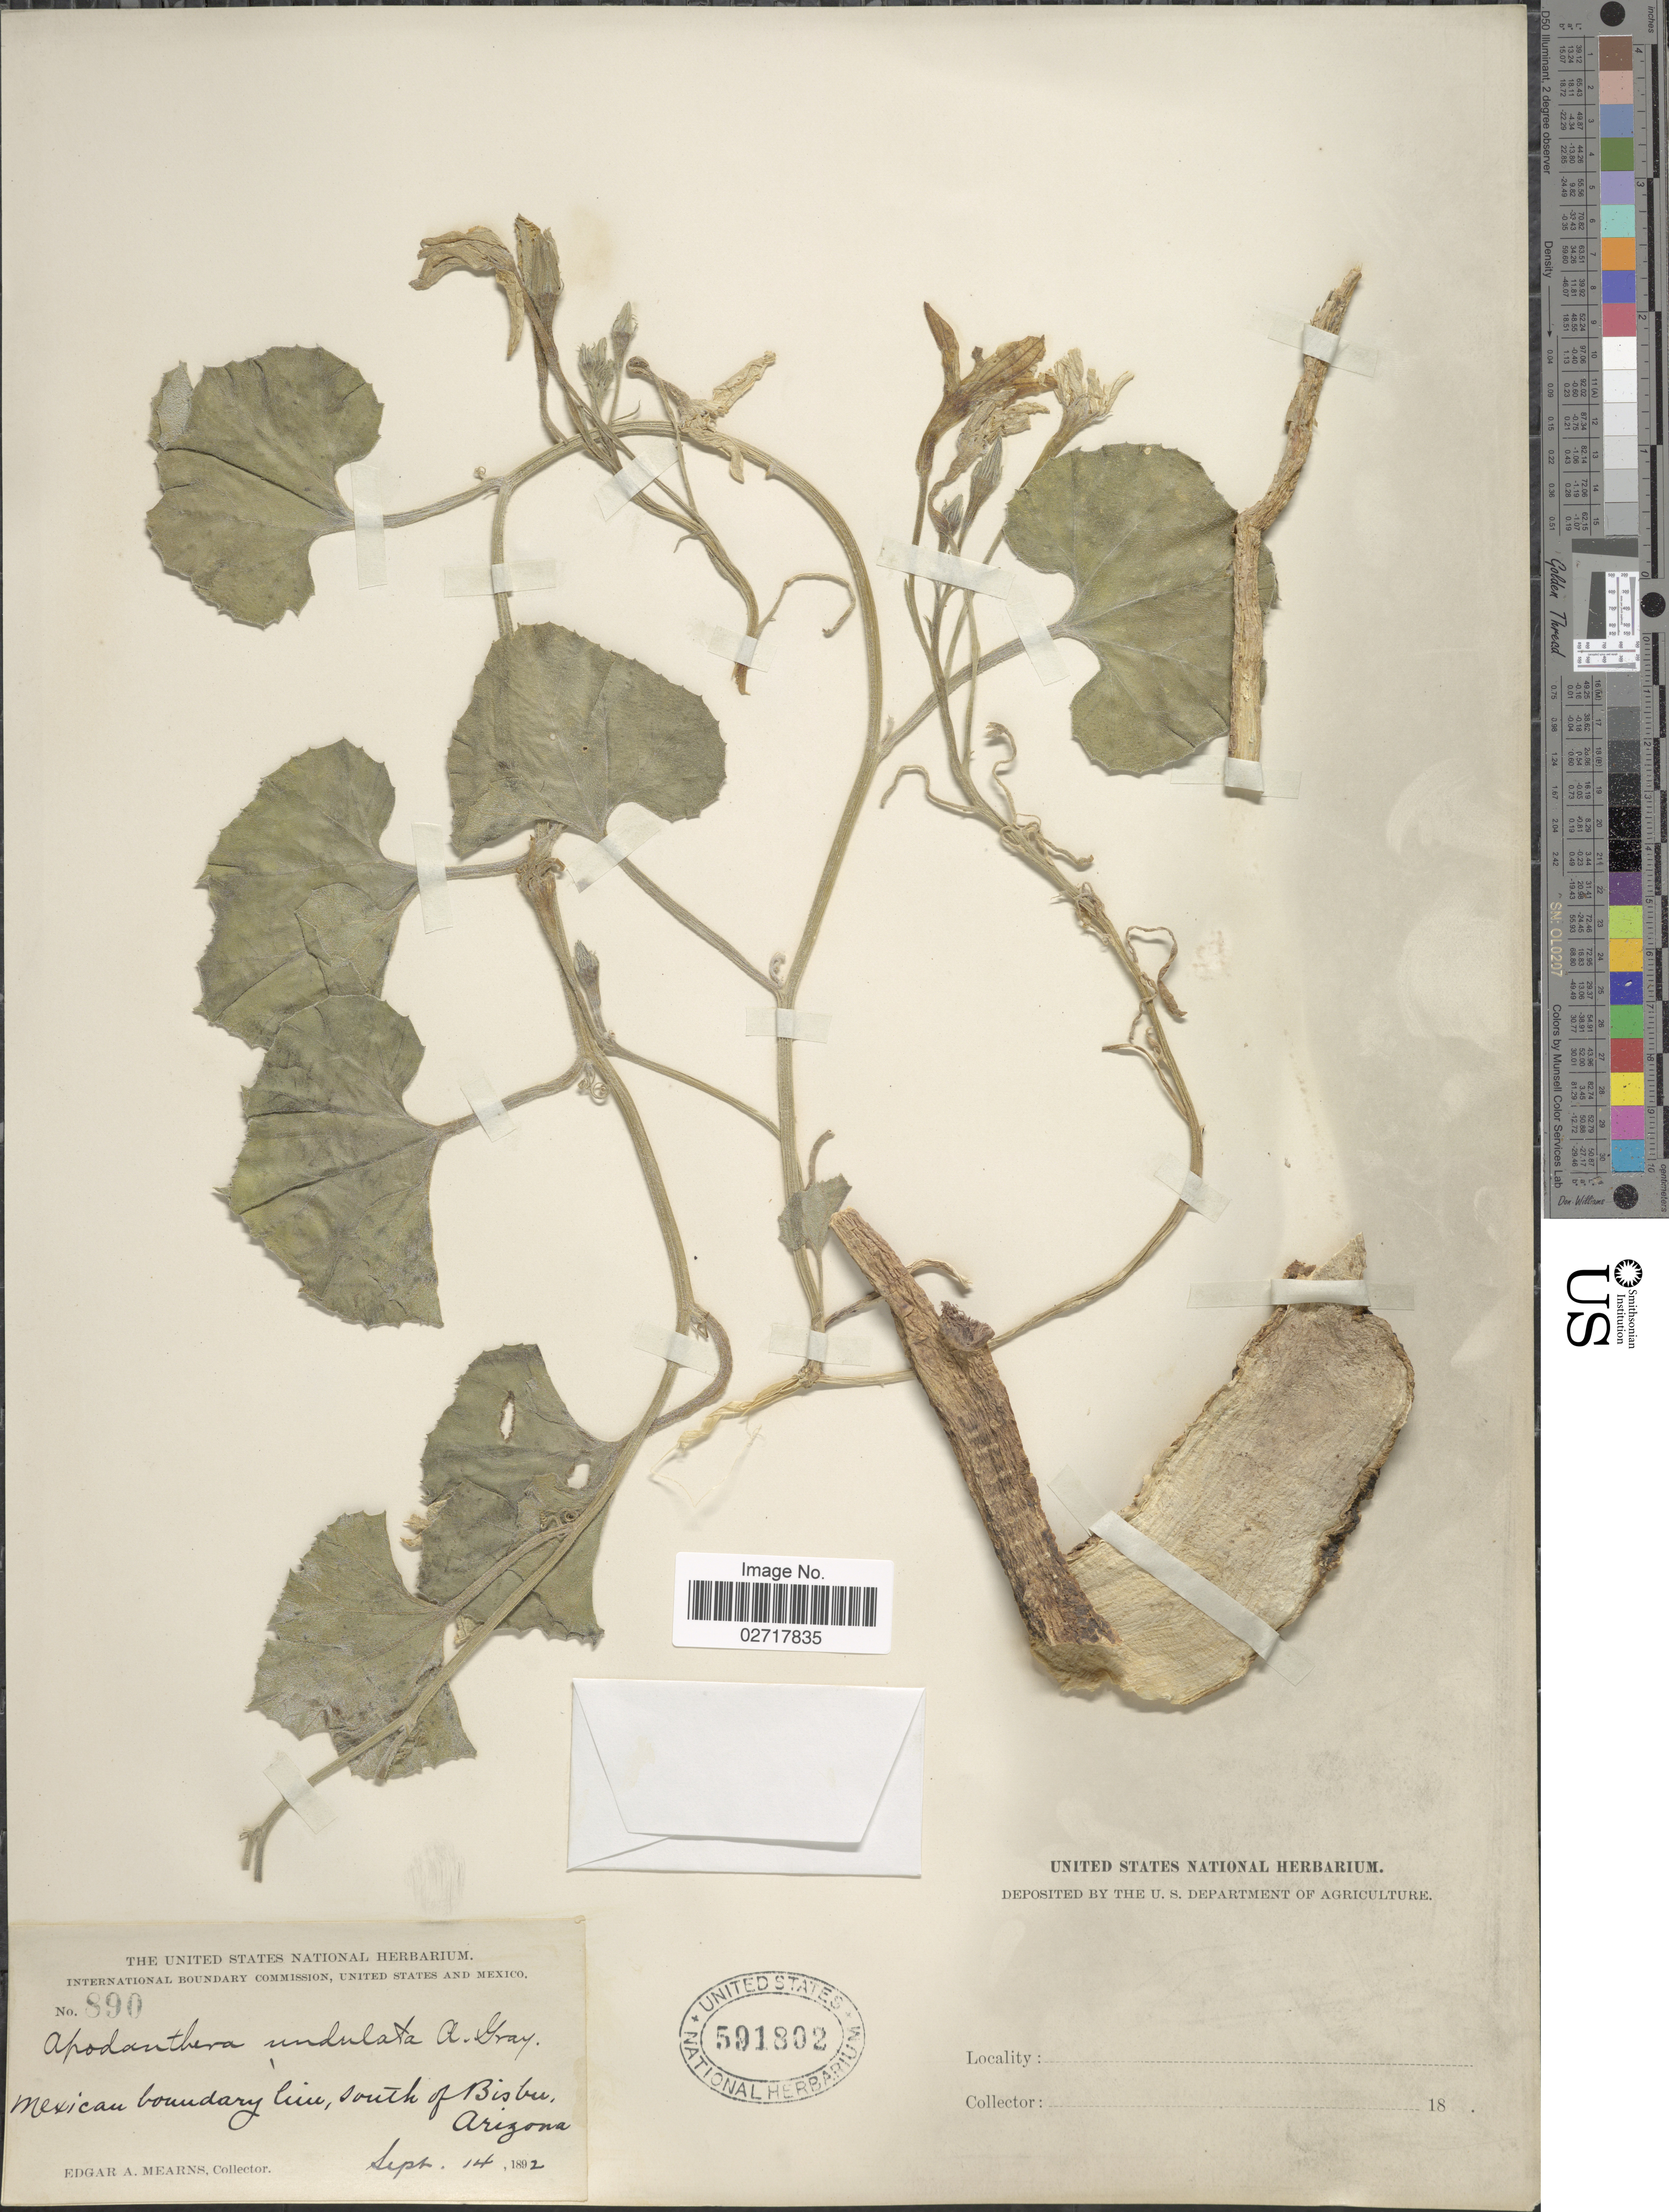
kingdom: Plantae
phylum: Tracheophyta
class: Magnoliopsida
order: Cucurbitales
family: Cucurbitaceae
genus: Apodanthera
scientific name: Apodanthera undulata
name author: A. Gray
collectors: E. A. Mearns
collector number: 890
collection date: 1892-09-14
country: United States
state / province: Arizona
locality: Mexican boundary line, south of Bisbu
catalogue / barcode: US 591802